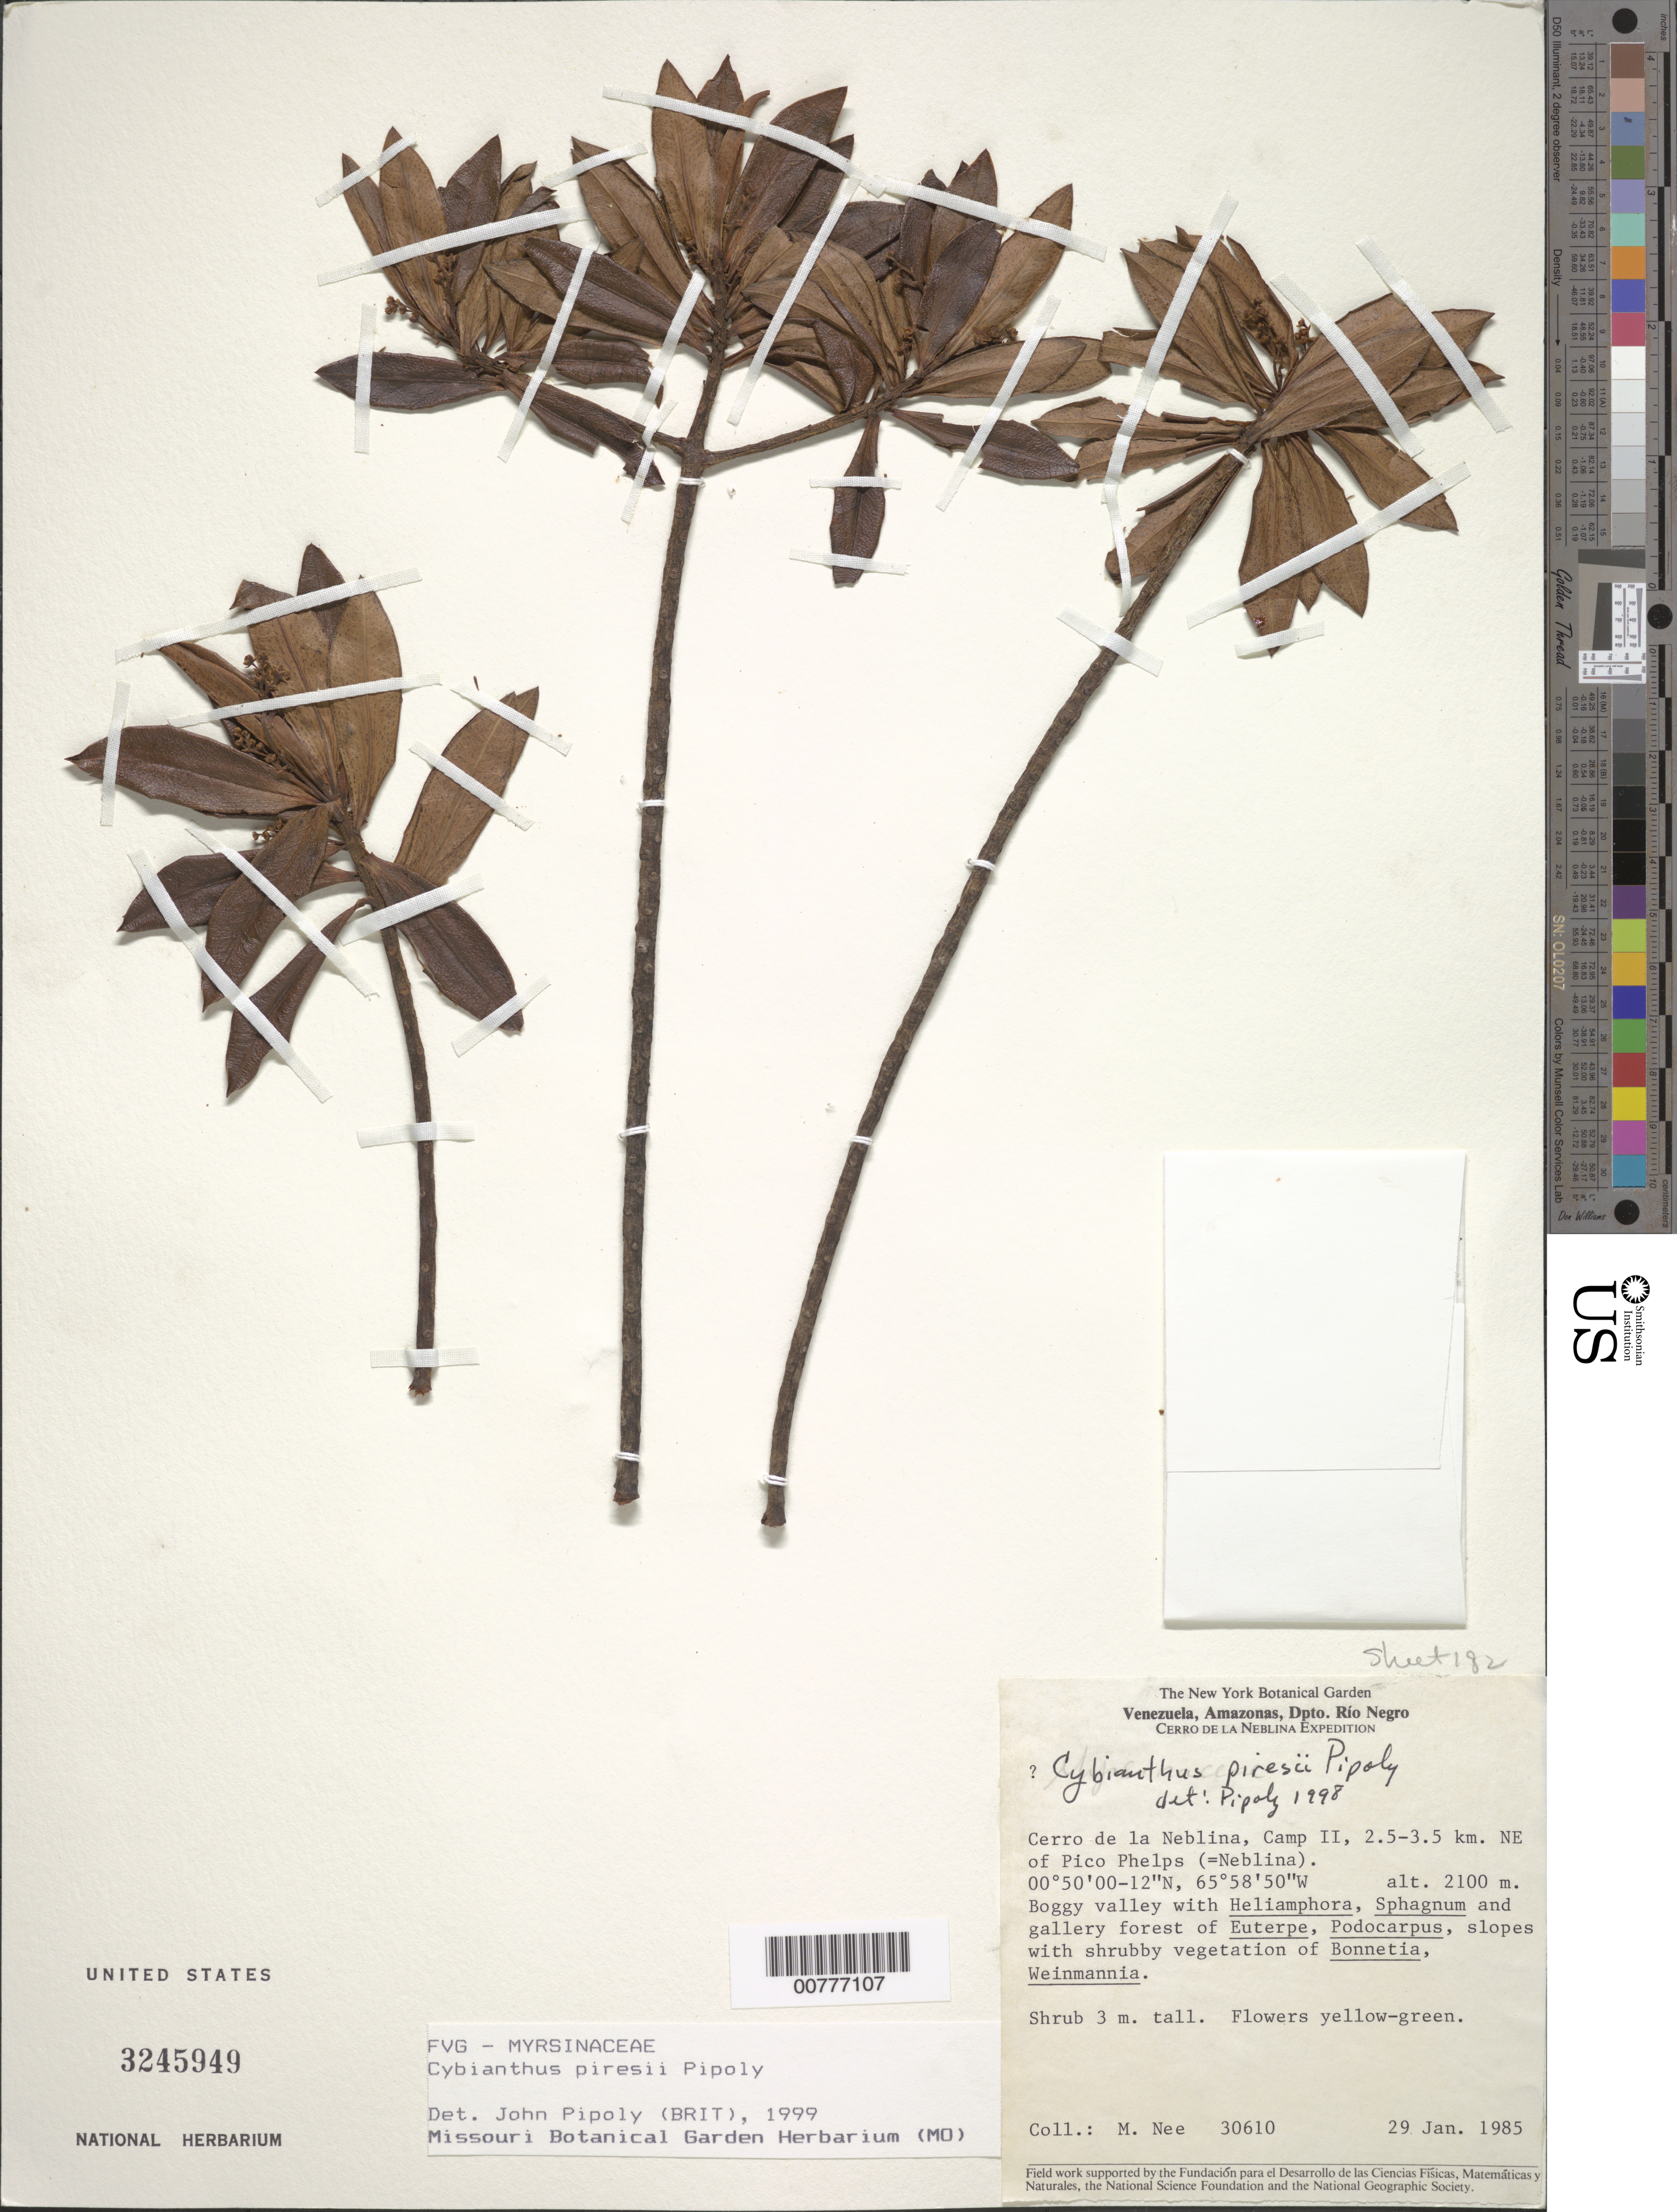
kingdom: Plantae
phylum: Tracheophyta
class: Magnoliopsida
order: Ericales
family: Primulaceae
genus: Cybianthus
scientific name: Cybianthus piresii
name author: Pipoly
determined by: Pipoly, J. J., III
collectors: M. Nee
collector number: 30610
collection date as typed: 29-Jan-85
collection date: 1985-01-29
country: Venezuela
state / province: Amazonas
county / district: Río Negro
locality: Cerro de la Neblina, Camp II, 2.5-3.5 km NE Pico Phelps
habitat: Boggy valley with Heliamphora, Sphagnum, and gallery forest of Euterpe, Podocarpus, slopes with shrubby vegetation of Bonnetia, Weinmannia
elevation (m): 2100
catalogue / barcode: US 3245949